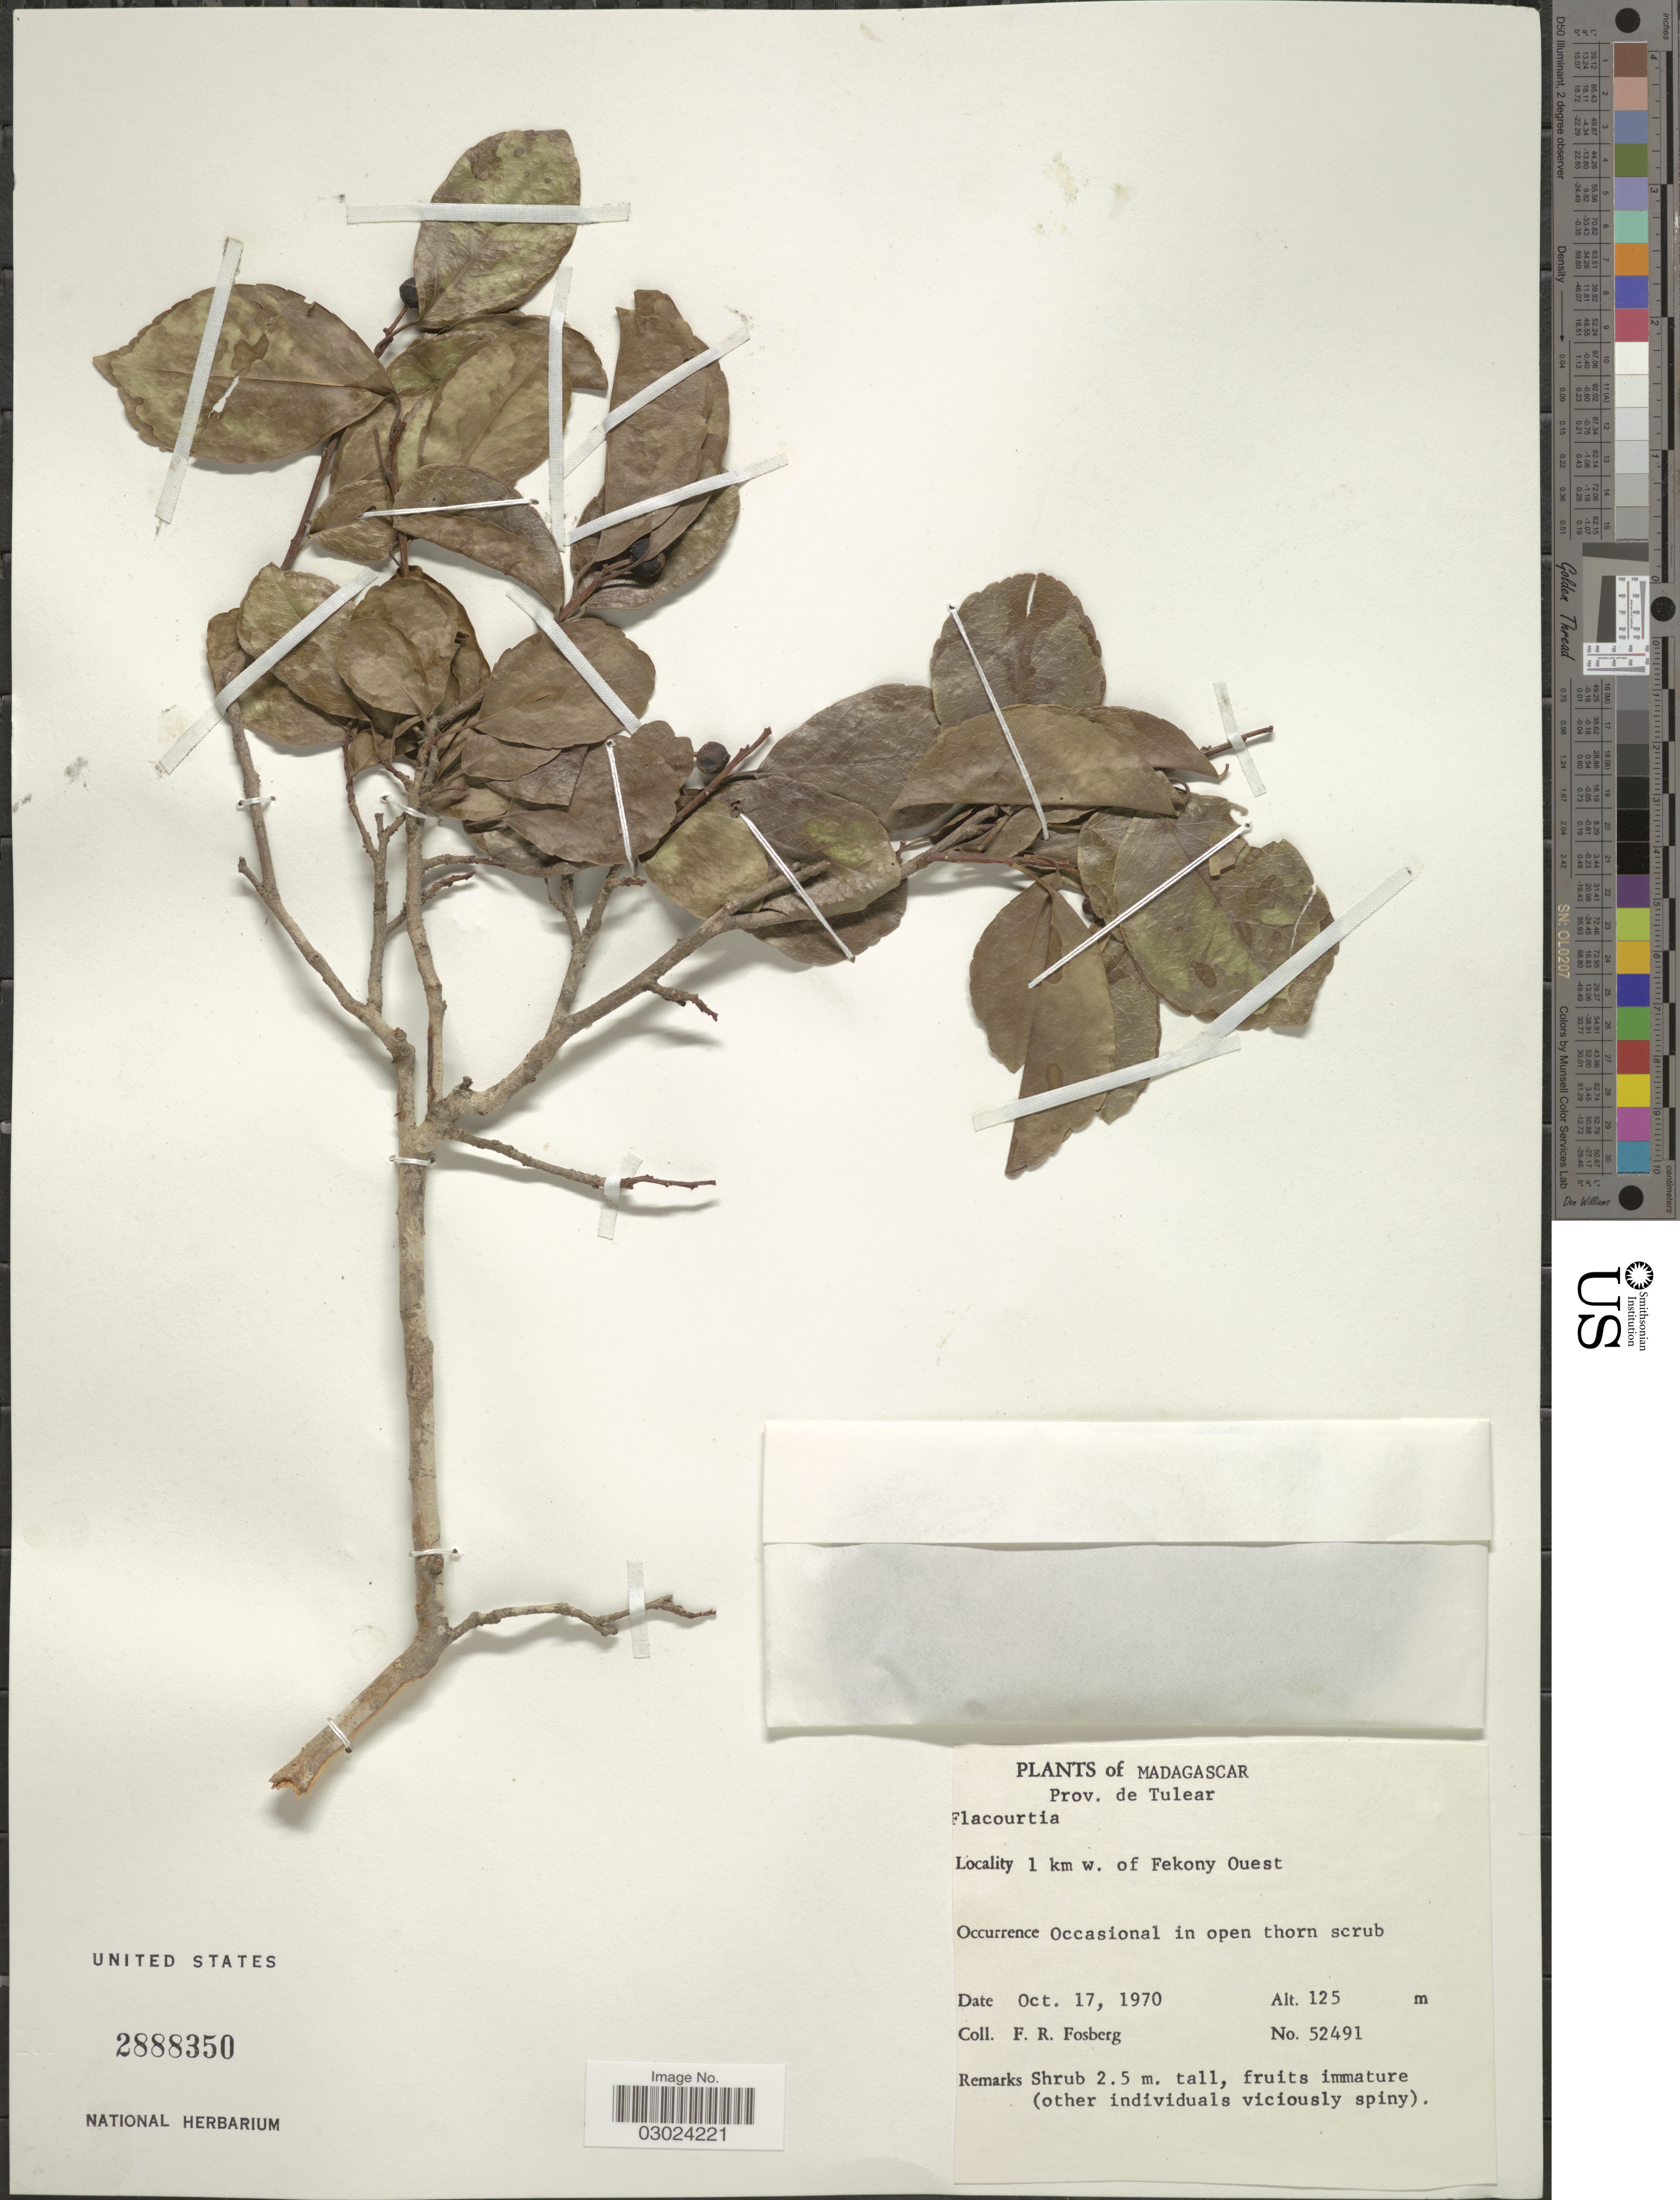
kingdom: Plantae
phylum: Tracheophyta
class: Magnoliopsida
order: Malpighiales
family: Salicaceae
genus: Flacourtia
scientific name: Flacourtia sp.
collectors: F. R. Fosberg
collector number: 52491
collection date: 1970-10-17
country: Madagascar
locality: Prov. de Tulear. 1 km w. of Fekony Ouest.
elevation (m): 125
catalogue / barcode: US 2888350